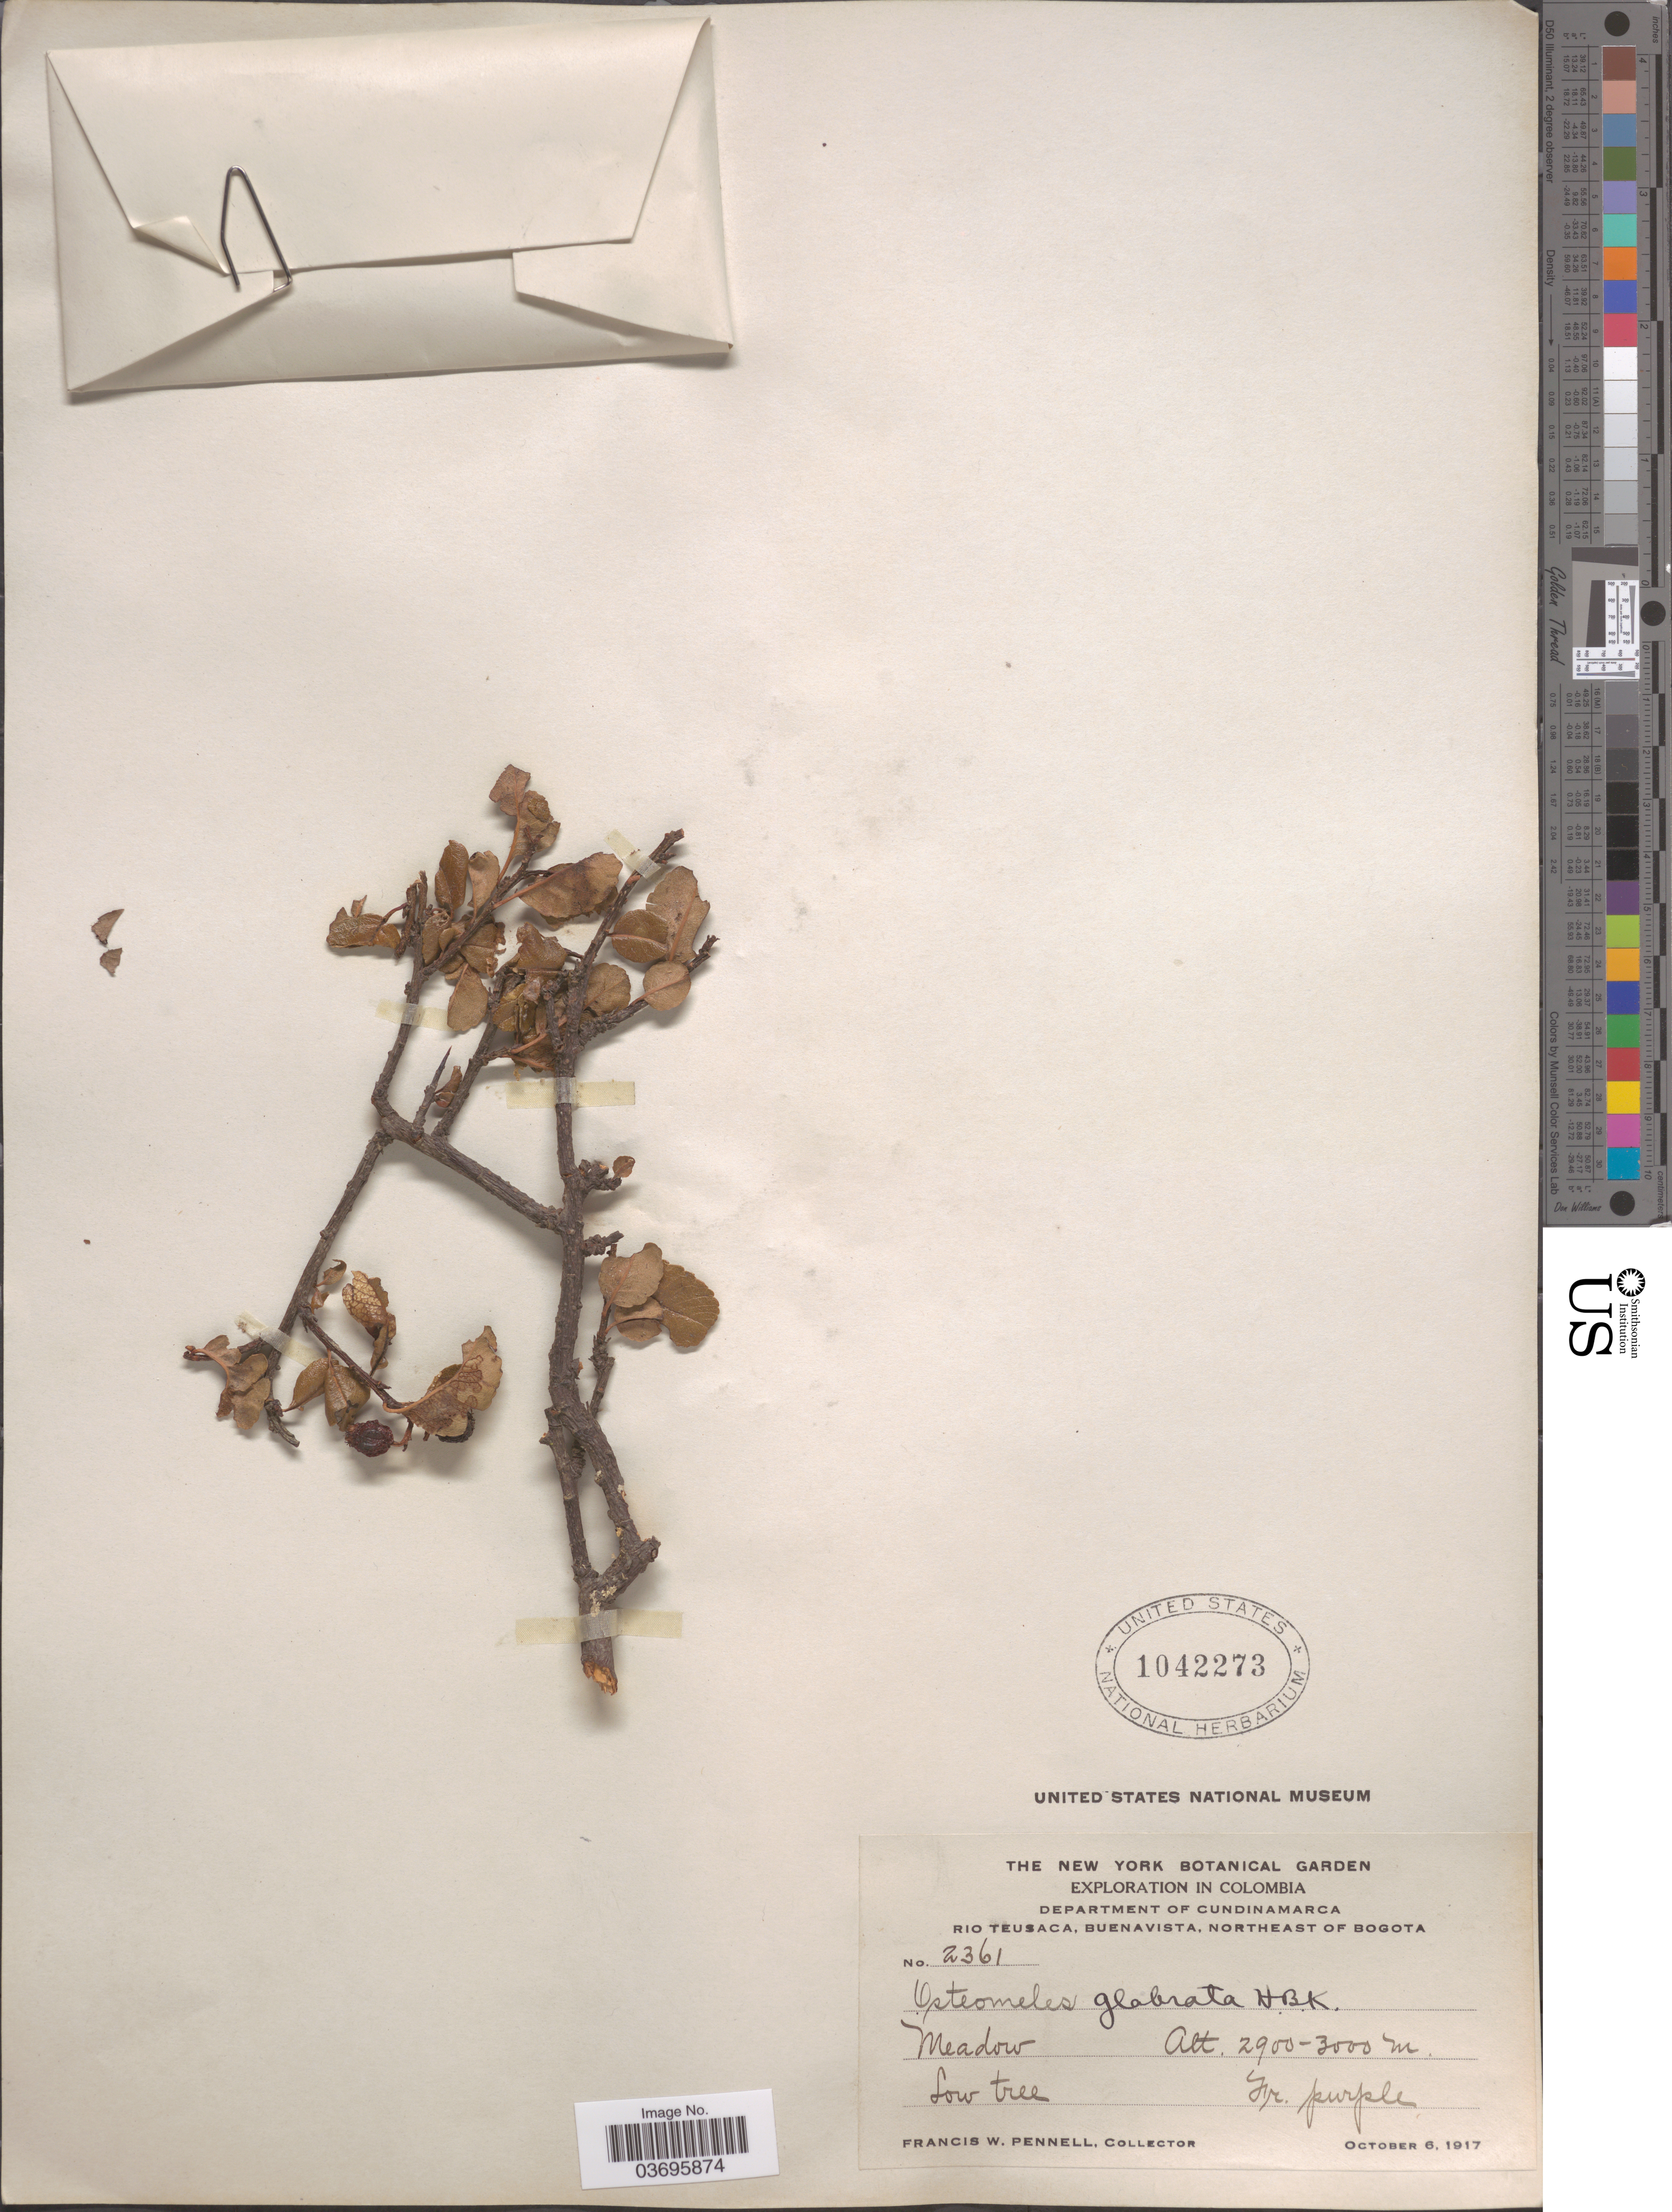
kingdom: Plantae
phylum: Tracheophyta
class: Magnoliopsida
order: Rosales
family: Rosaceae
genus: Hesperomeles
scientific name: Hesperomeles glabrata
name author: Kunth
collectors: F. W. Pennell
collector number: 2361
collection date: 1917-10-06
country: Colombia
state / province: Cundinamarca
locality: Department of Cundinamarca. Rio Teusaca, Buenavista, Northeast of Bogota.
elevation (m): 2900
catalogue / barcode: US 1042273